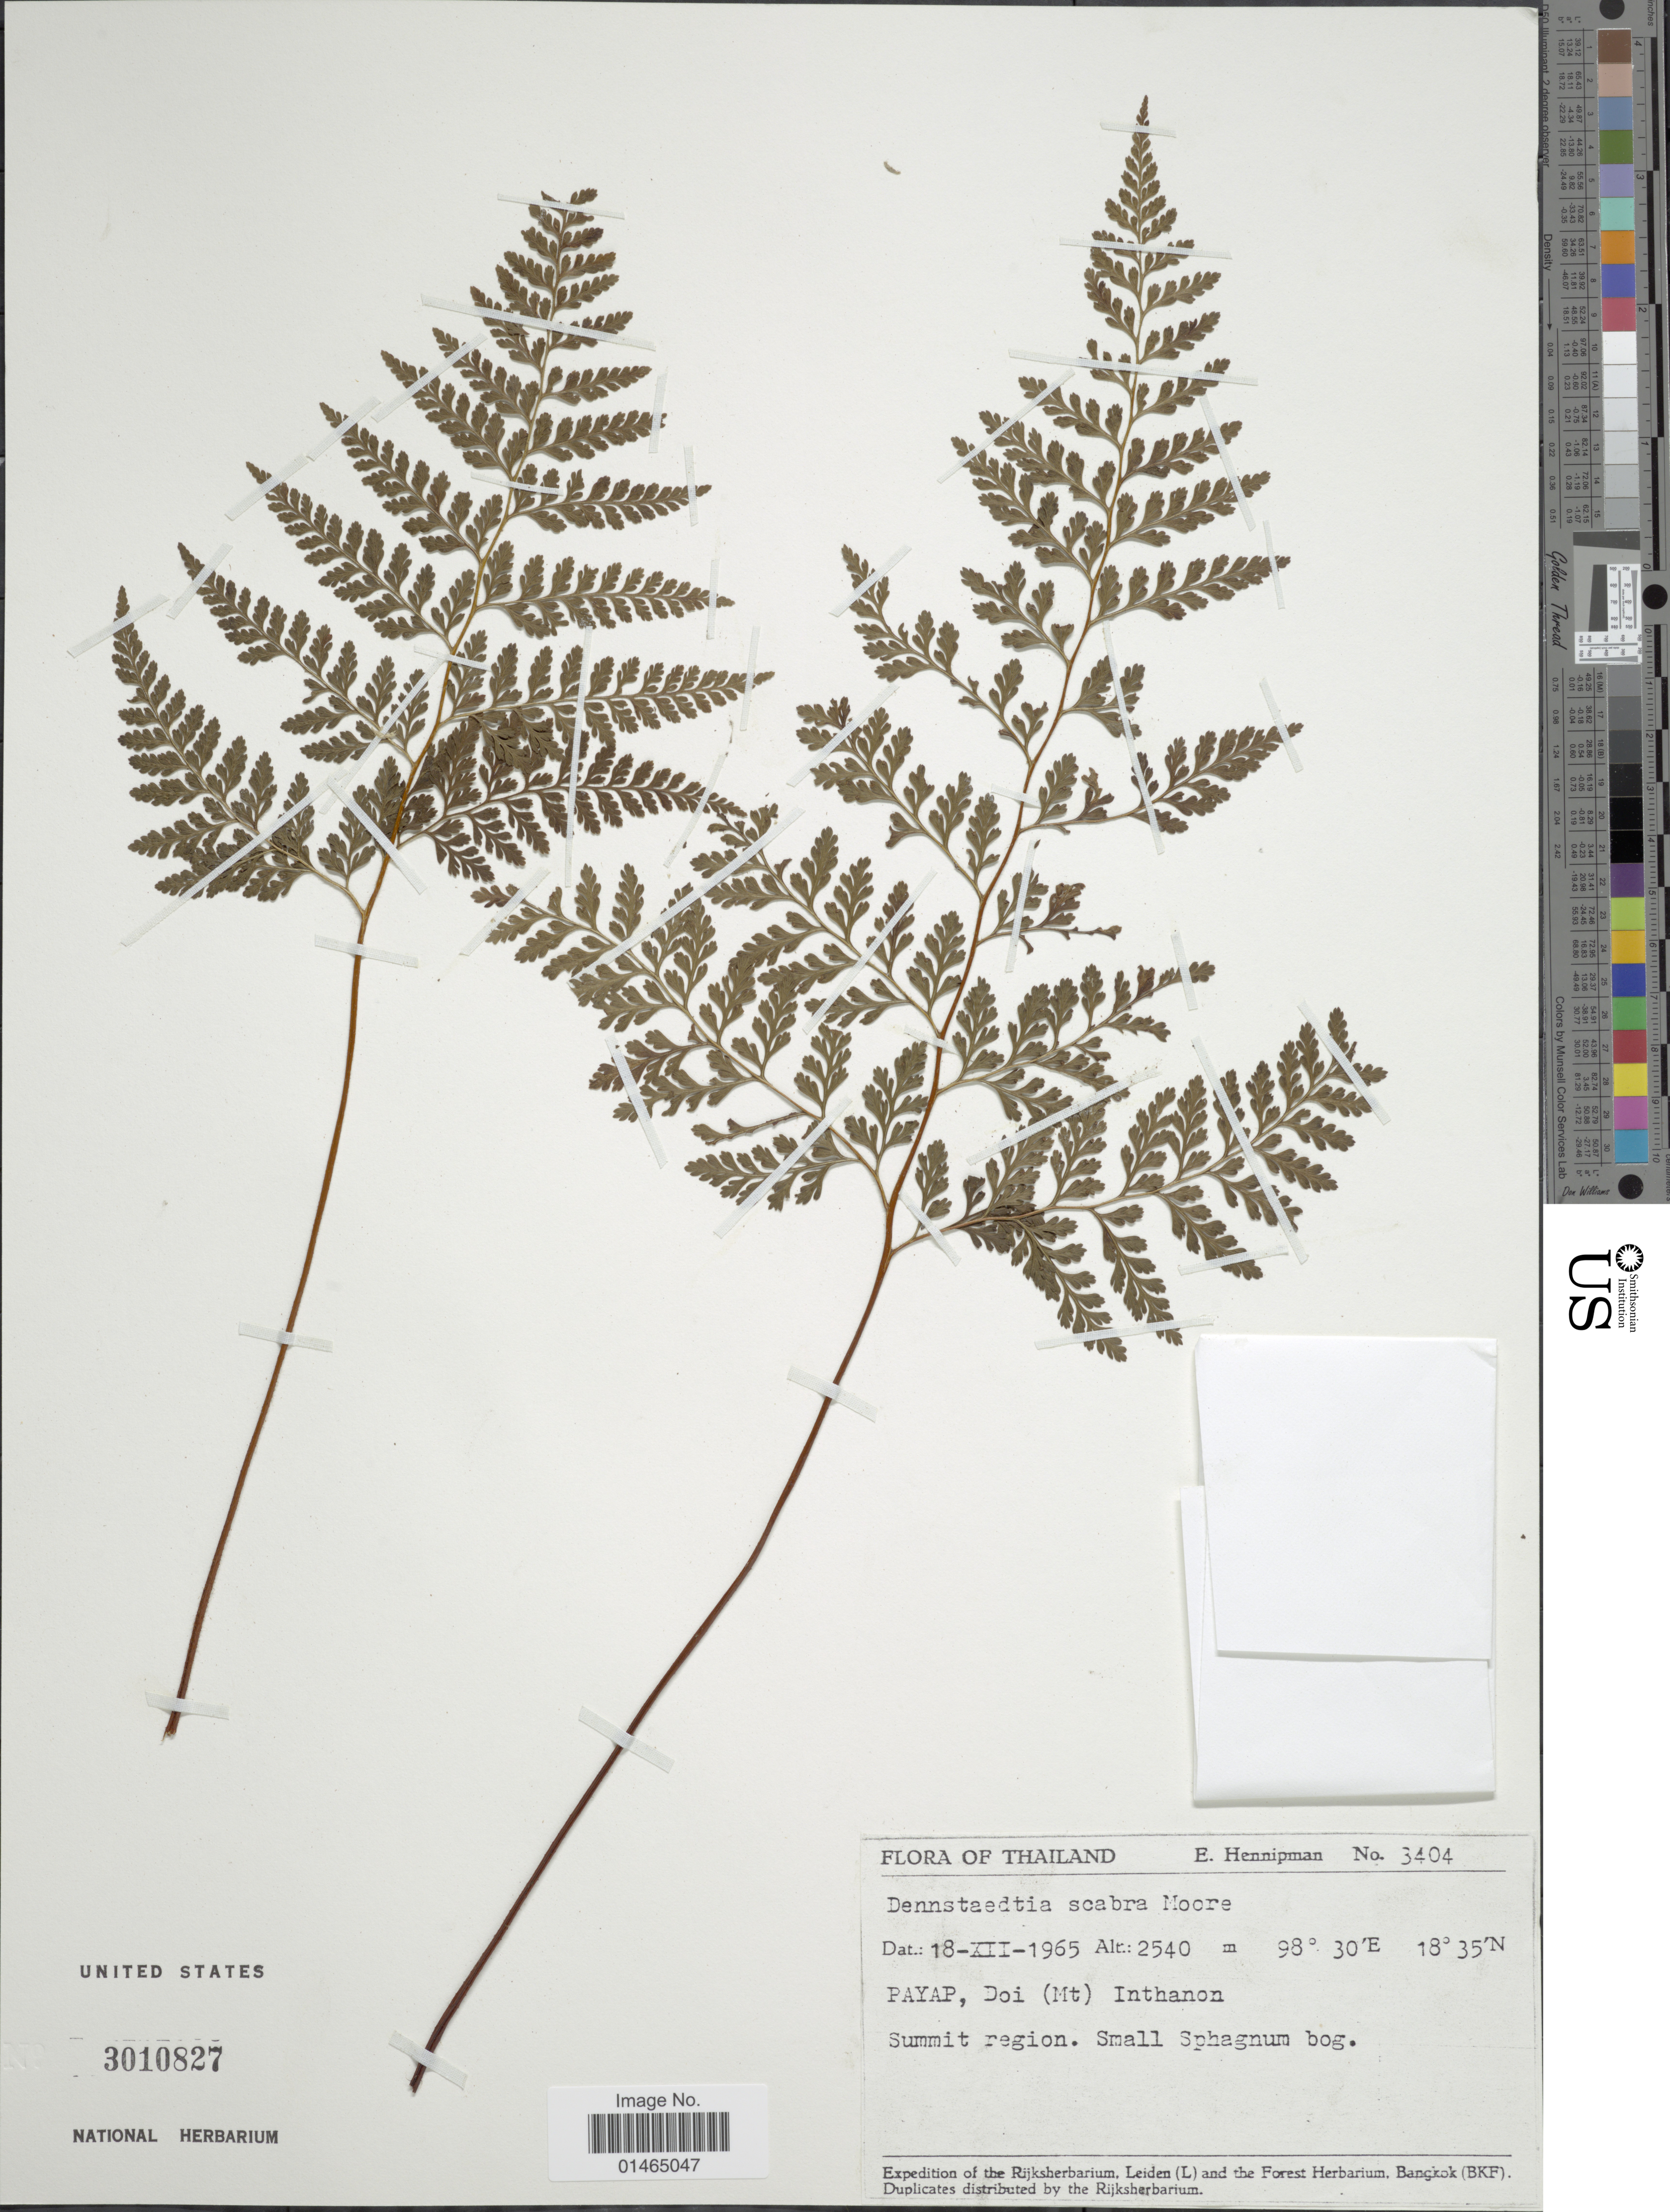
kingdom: Plantae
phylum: Tracheophyta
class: Polypodiopsida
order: Polypodiales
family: Dennstaedtiaceae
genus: Dennstaedtia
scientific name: Dennstaedtia scabra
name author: (Wall. ex Hook.) T. Moore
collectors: E. Hennipman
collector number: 3404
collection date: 1965-12-18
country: Thailand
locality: Payap, Doi (Mt) Inthanon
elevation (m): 2540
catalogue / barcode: US 3010827